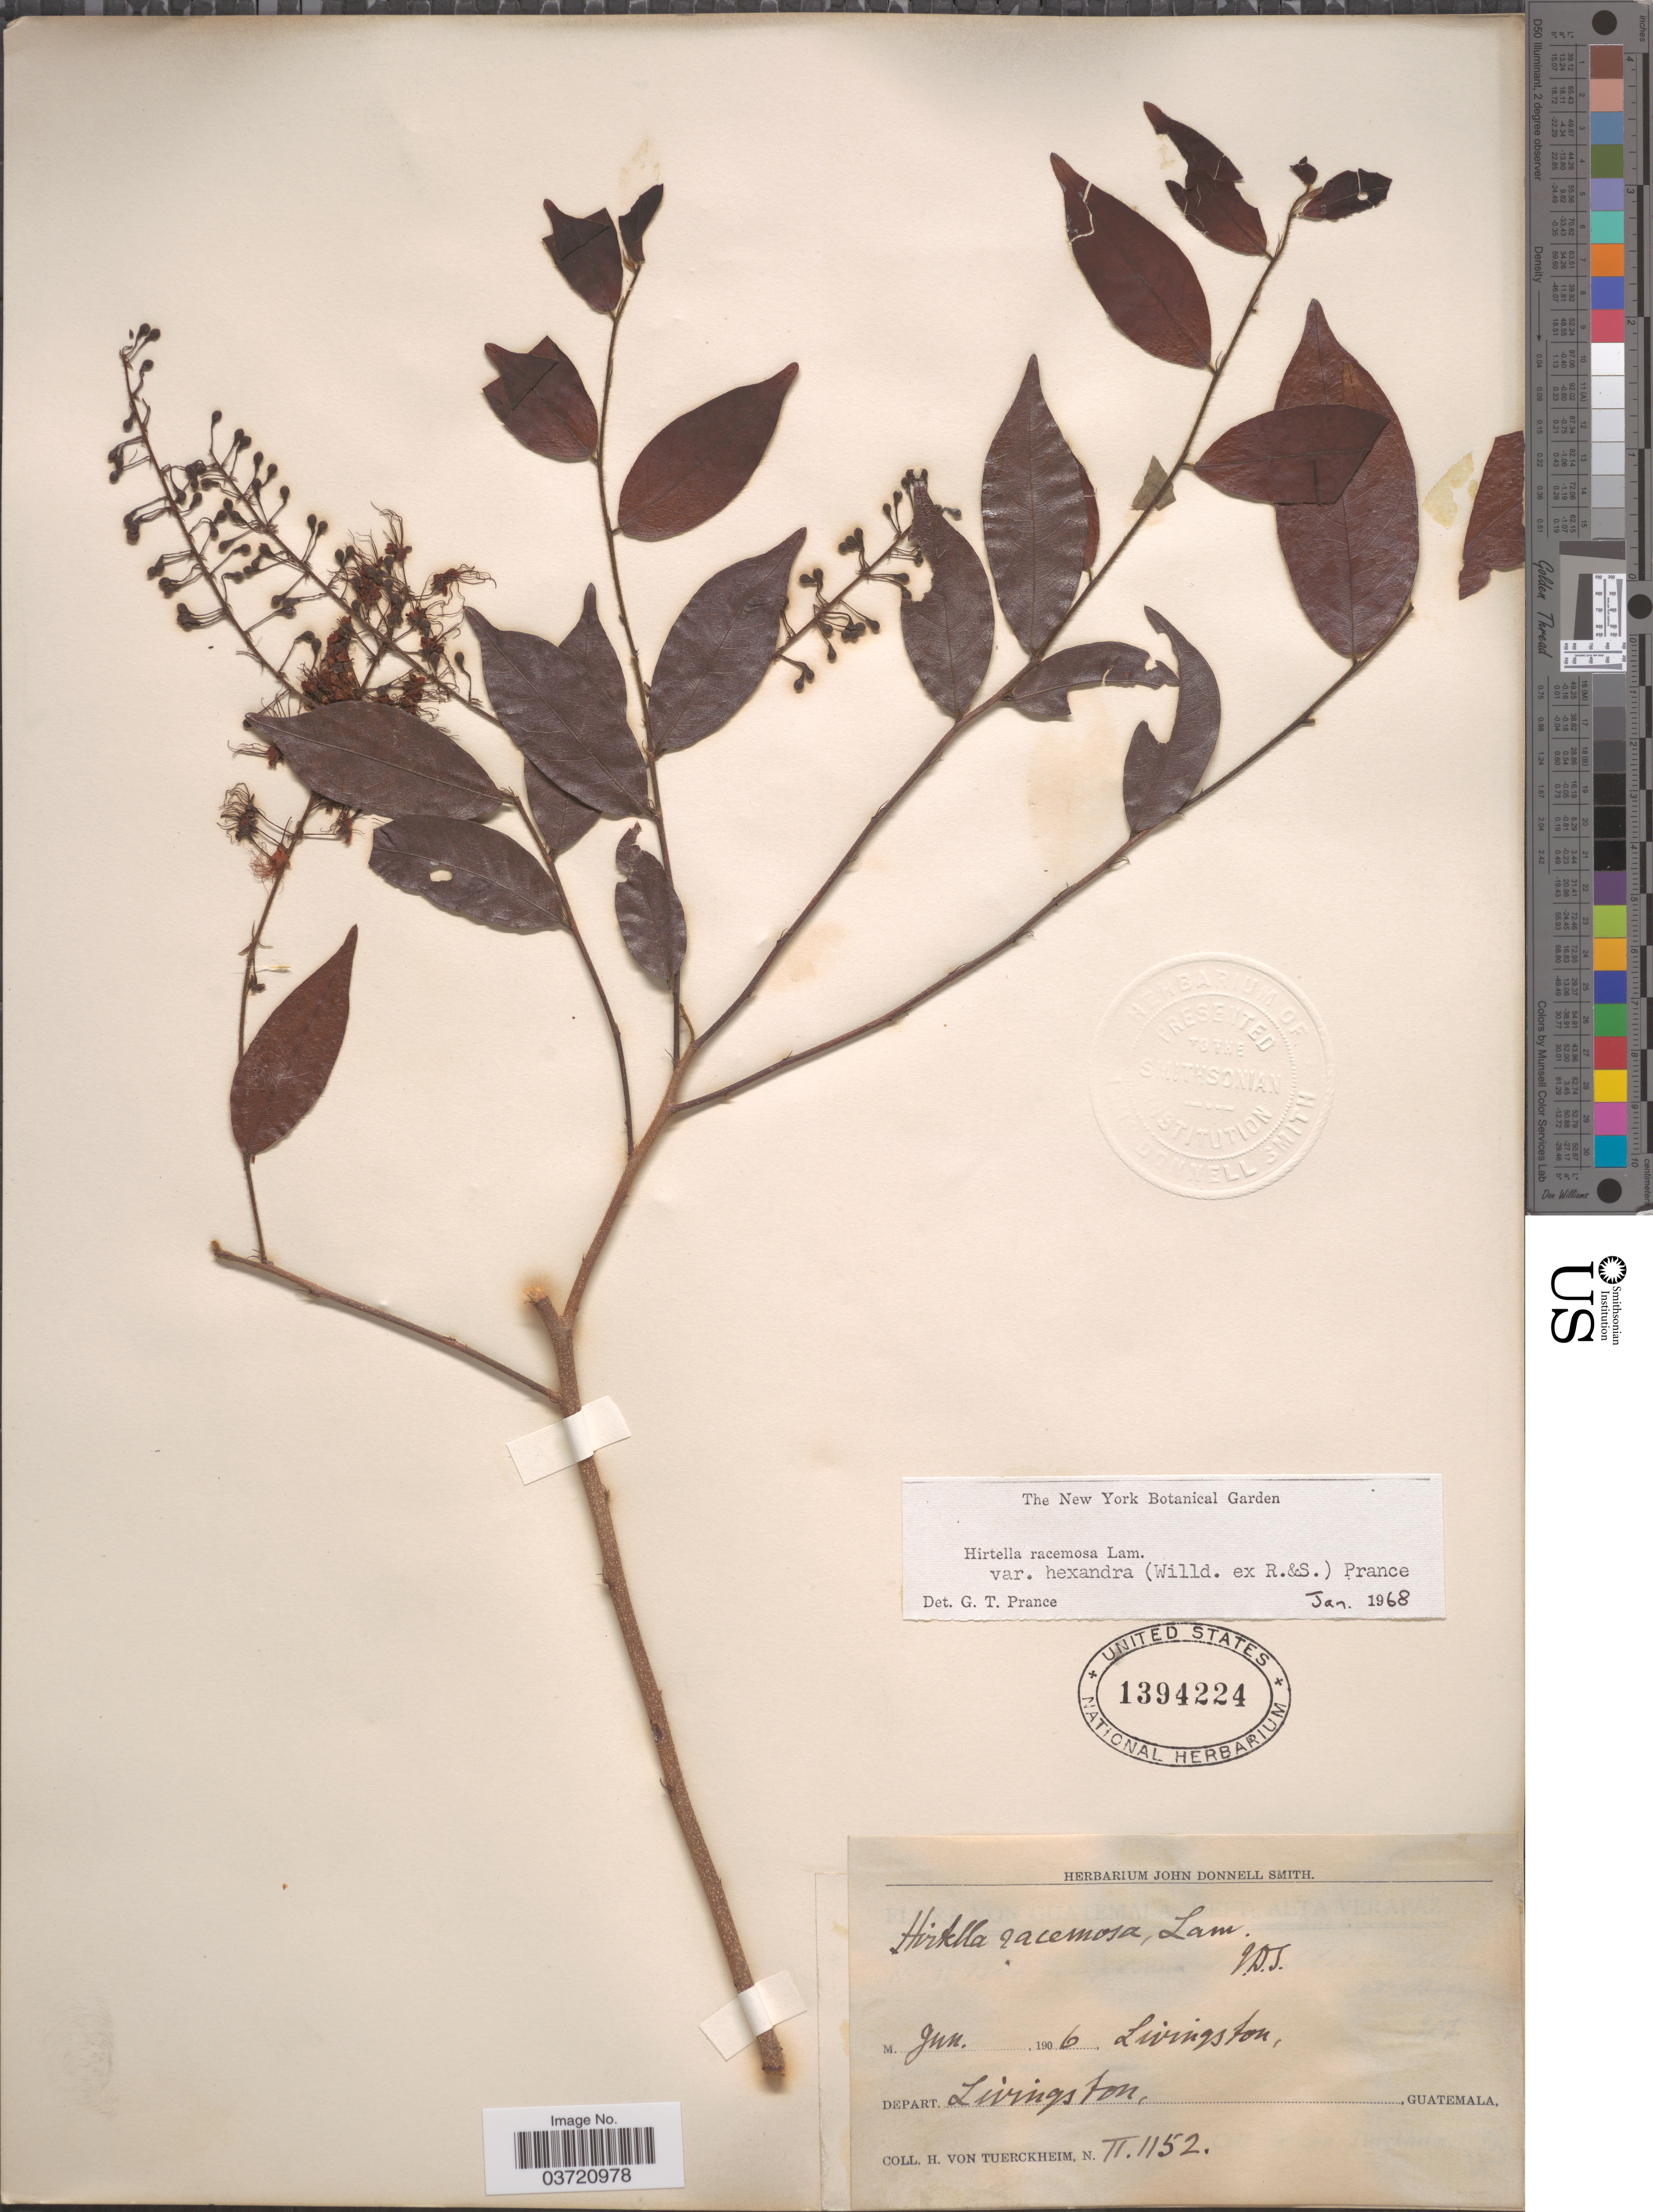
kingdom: Plantae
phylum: Tracheophyta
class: Magnoliopsida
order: Malpighiales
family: Chrysobalanaceae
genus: Hirtella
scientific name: Hirtella racemosa var. hexandra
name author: (Willd. ex Roem. & Schult.) Prance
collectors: H. von Türckheim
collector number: II1152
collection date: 1906-06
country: Guatemala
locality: Livingston, Depart. Livingston.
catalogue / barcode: US 1394224